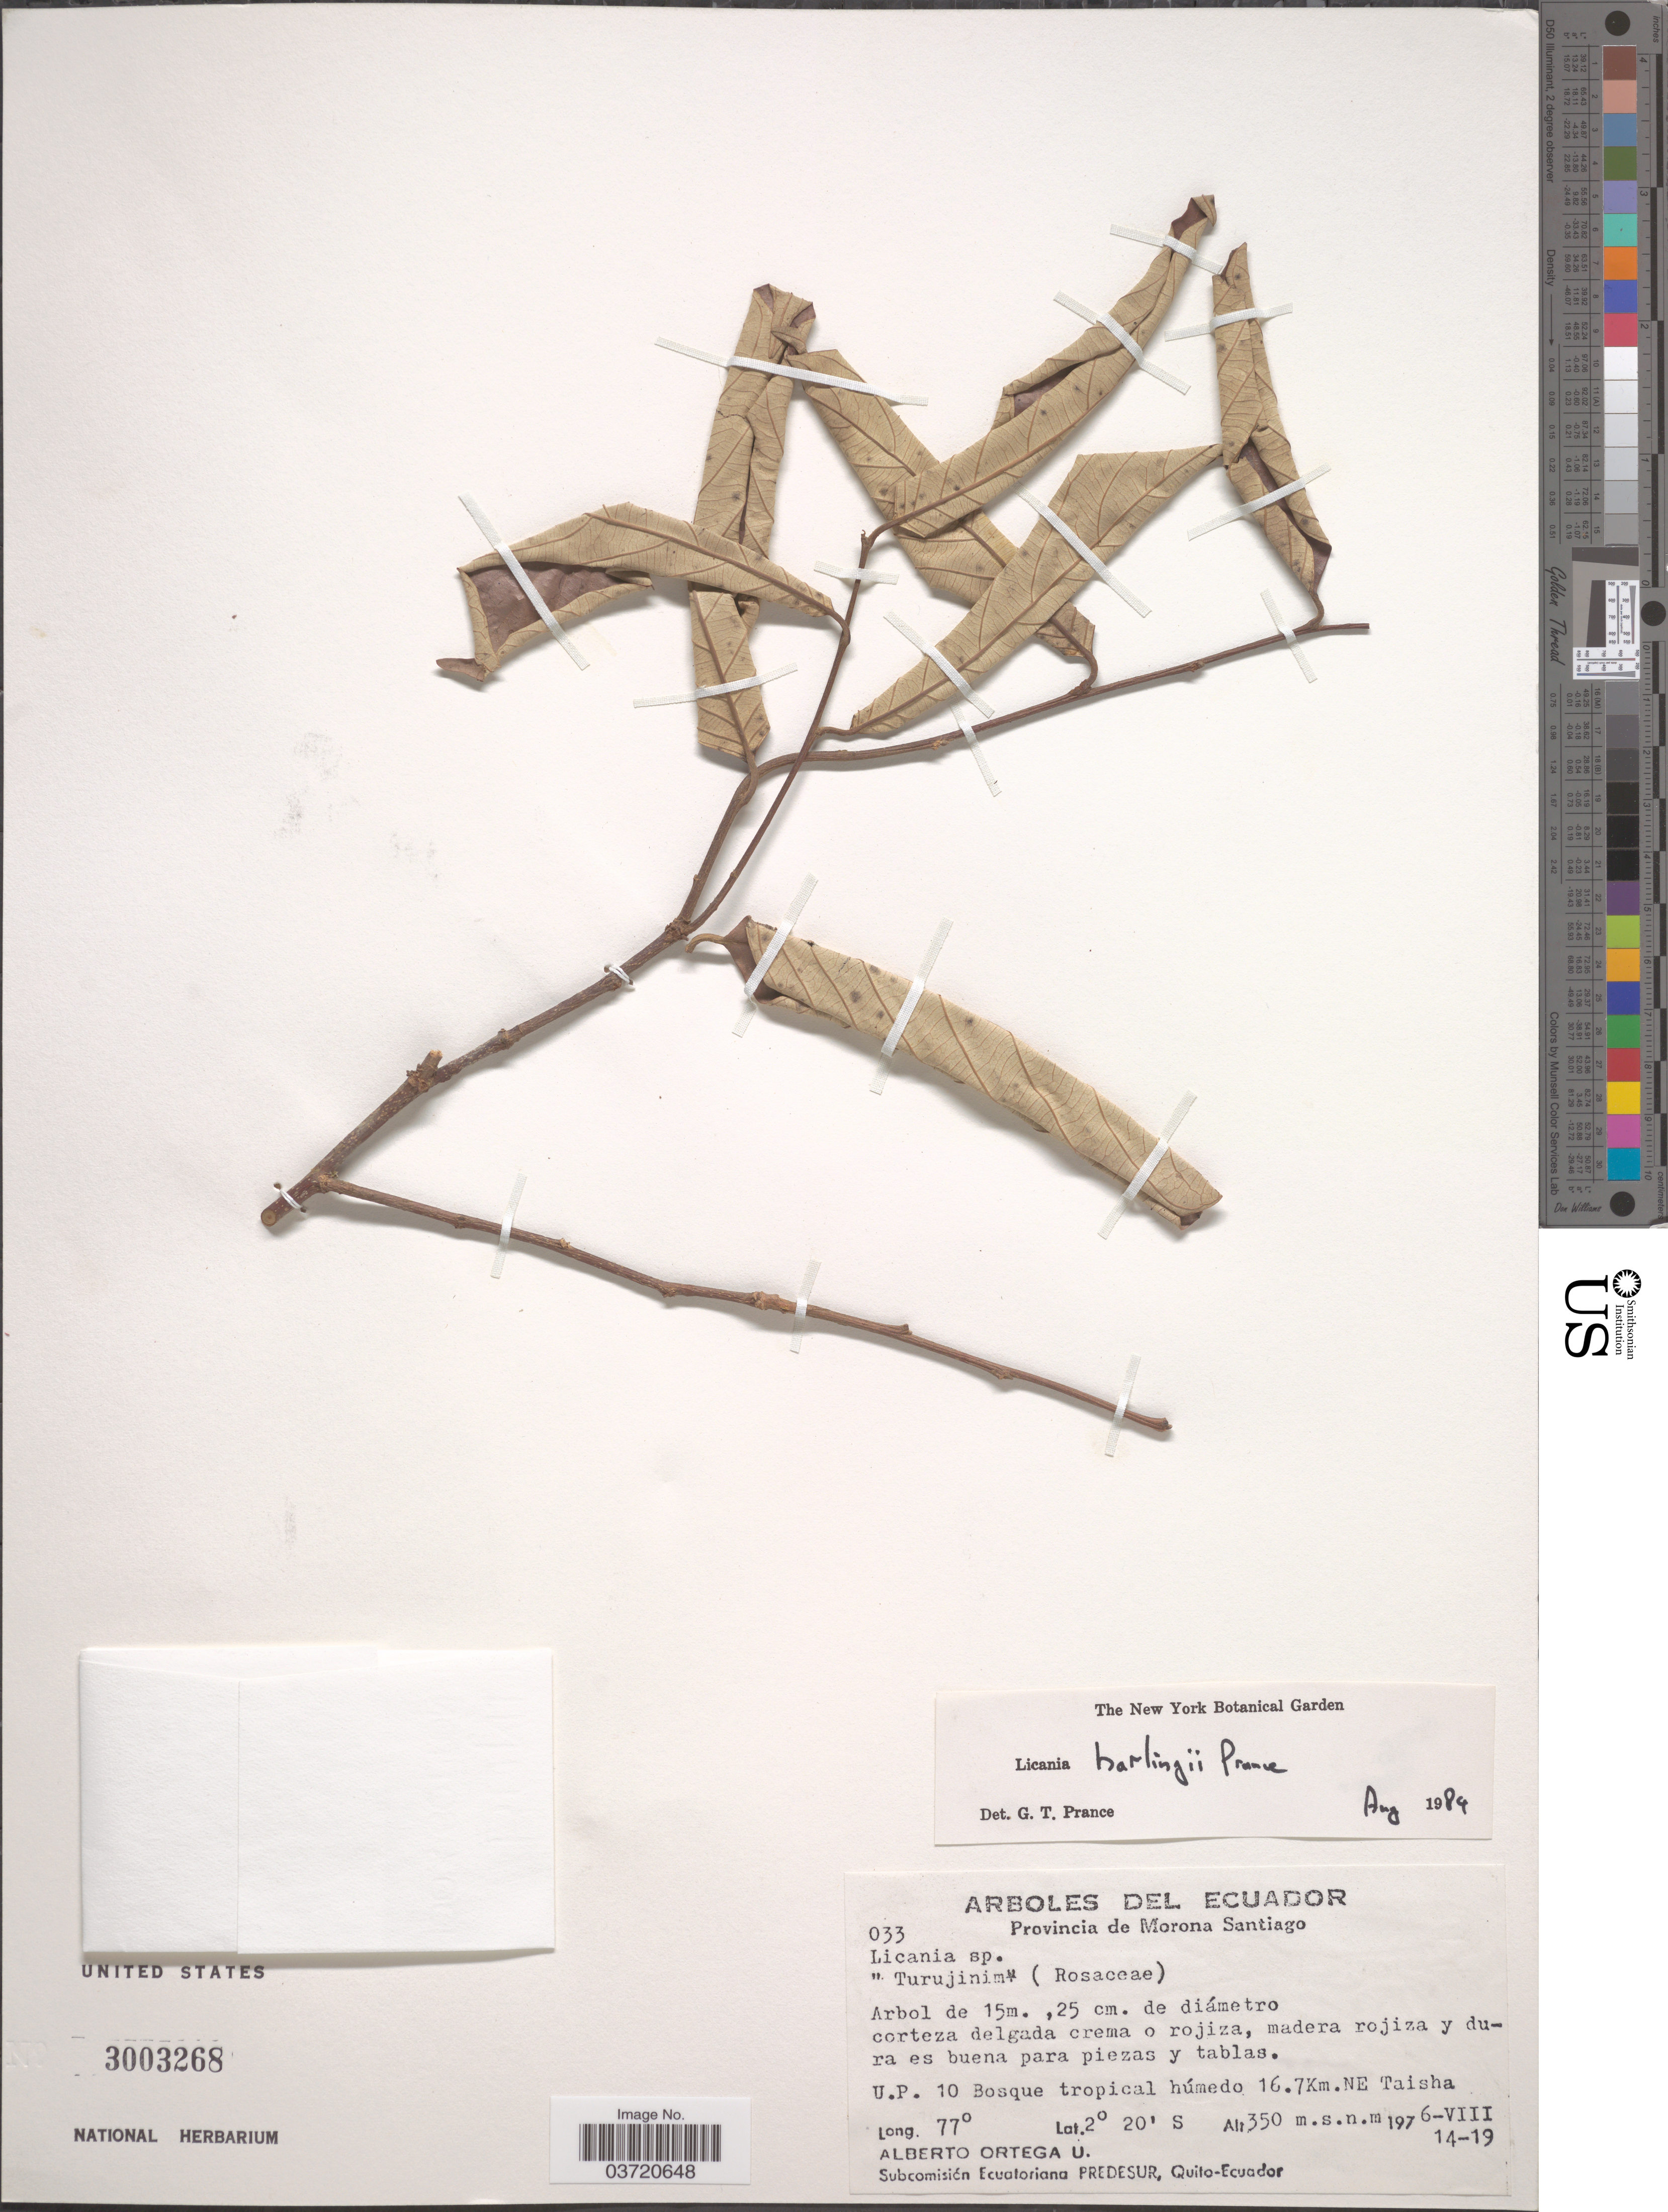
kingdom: Plantae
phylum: Tracheophyta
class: Magnoliopsida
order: Malpighiales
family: Chrysobalanaceae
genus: Licania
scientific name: Licania harlingii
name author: Prance in Harling & Sparre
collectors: A. T. Ortega U.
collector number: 033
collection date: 1976-08-14/1976-08-19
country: Ecuador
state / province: Morona-Santiago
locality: U.P 10 Bosque tropical húmedo 16.7Km. NE Taisha.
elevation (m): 350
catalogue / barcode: US 3003268